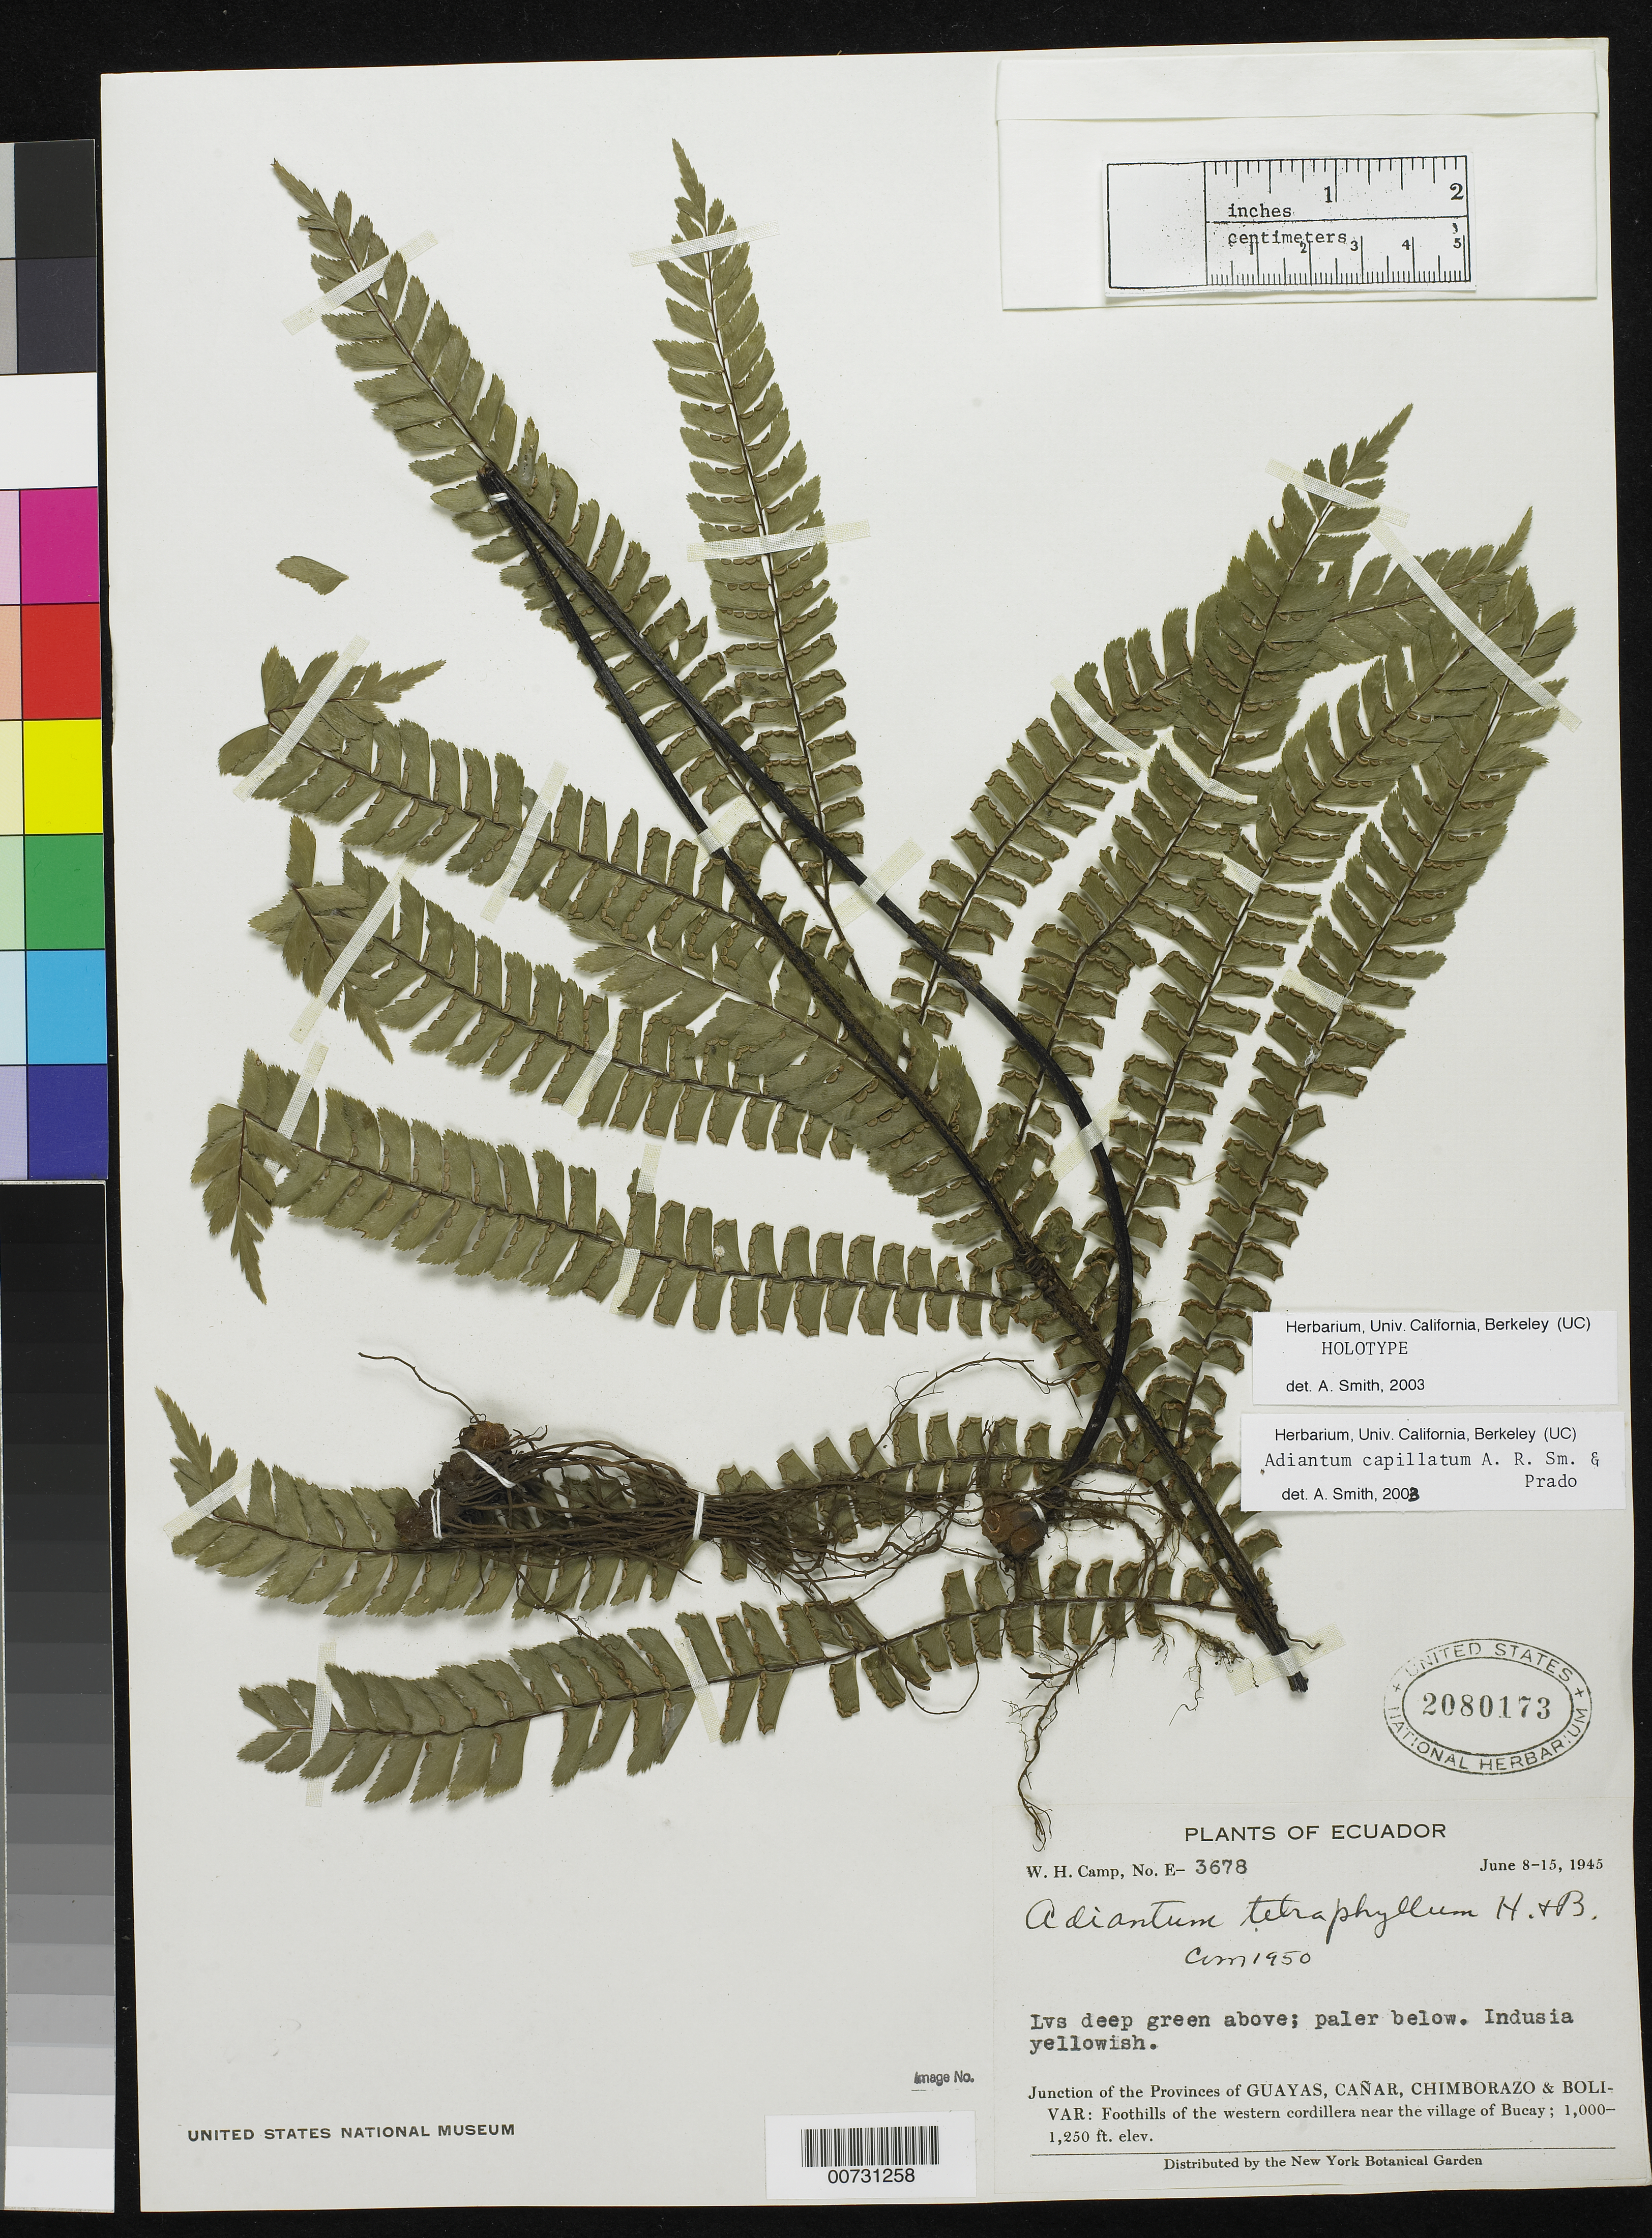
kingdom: Plantae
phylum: Tracheophyta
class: Polypodiopsida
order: Polypodiales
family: Pteridaceae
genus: Adiantum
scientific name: Adiantum capillatum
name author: A.R. Sm. & J. Prado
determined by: Smith, Alan R., (UC)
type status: Holotype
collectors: W. H. Camp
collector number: E-3678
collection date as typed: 08 Jun 1945 to 15 Jun 1945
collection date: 1945-06-08/1945-06-15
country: Ecuador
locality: Junction of the Provinces of Guayas, Cañar, Chimborazo & Bolivar: foothills of the western cordillera near the village of Bucay.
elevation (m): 305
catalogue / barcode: US 2080173